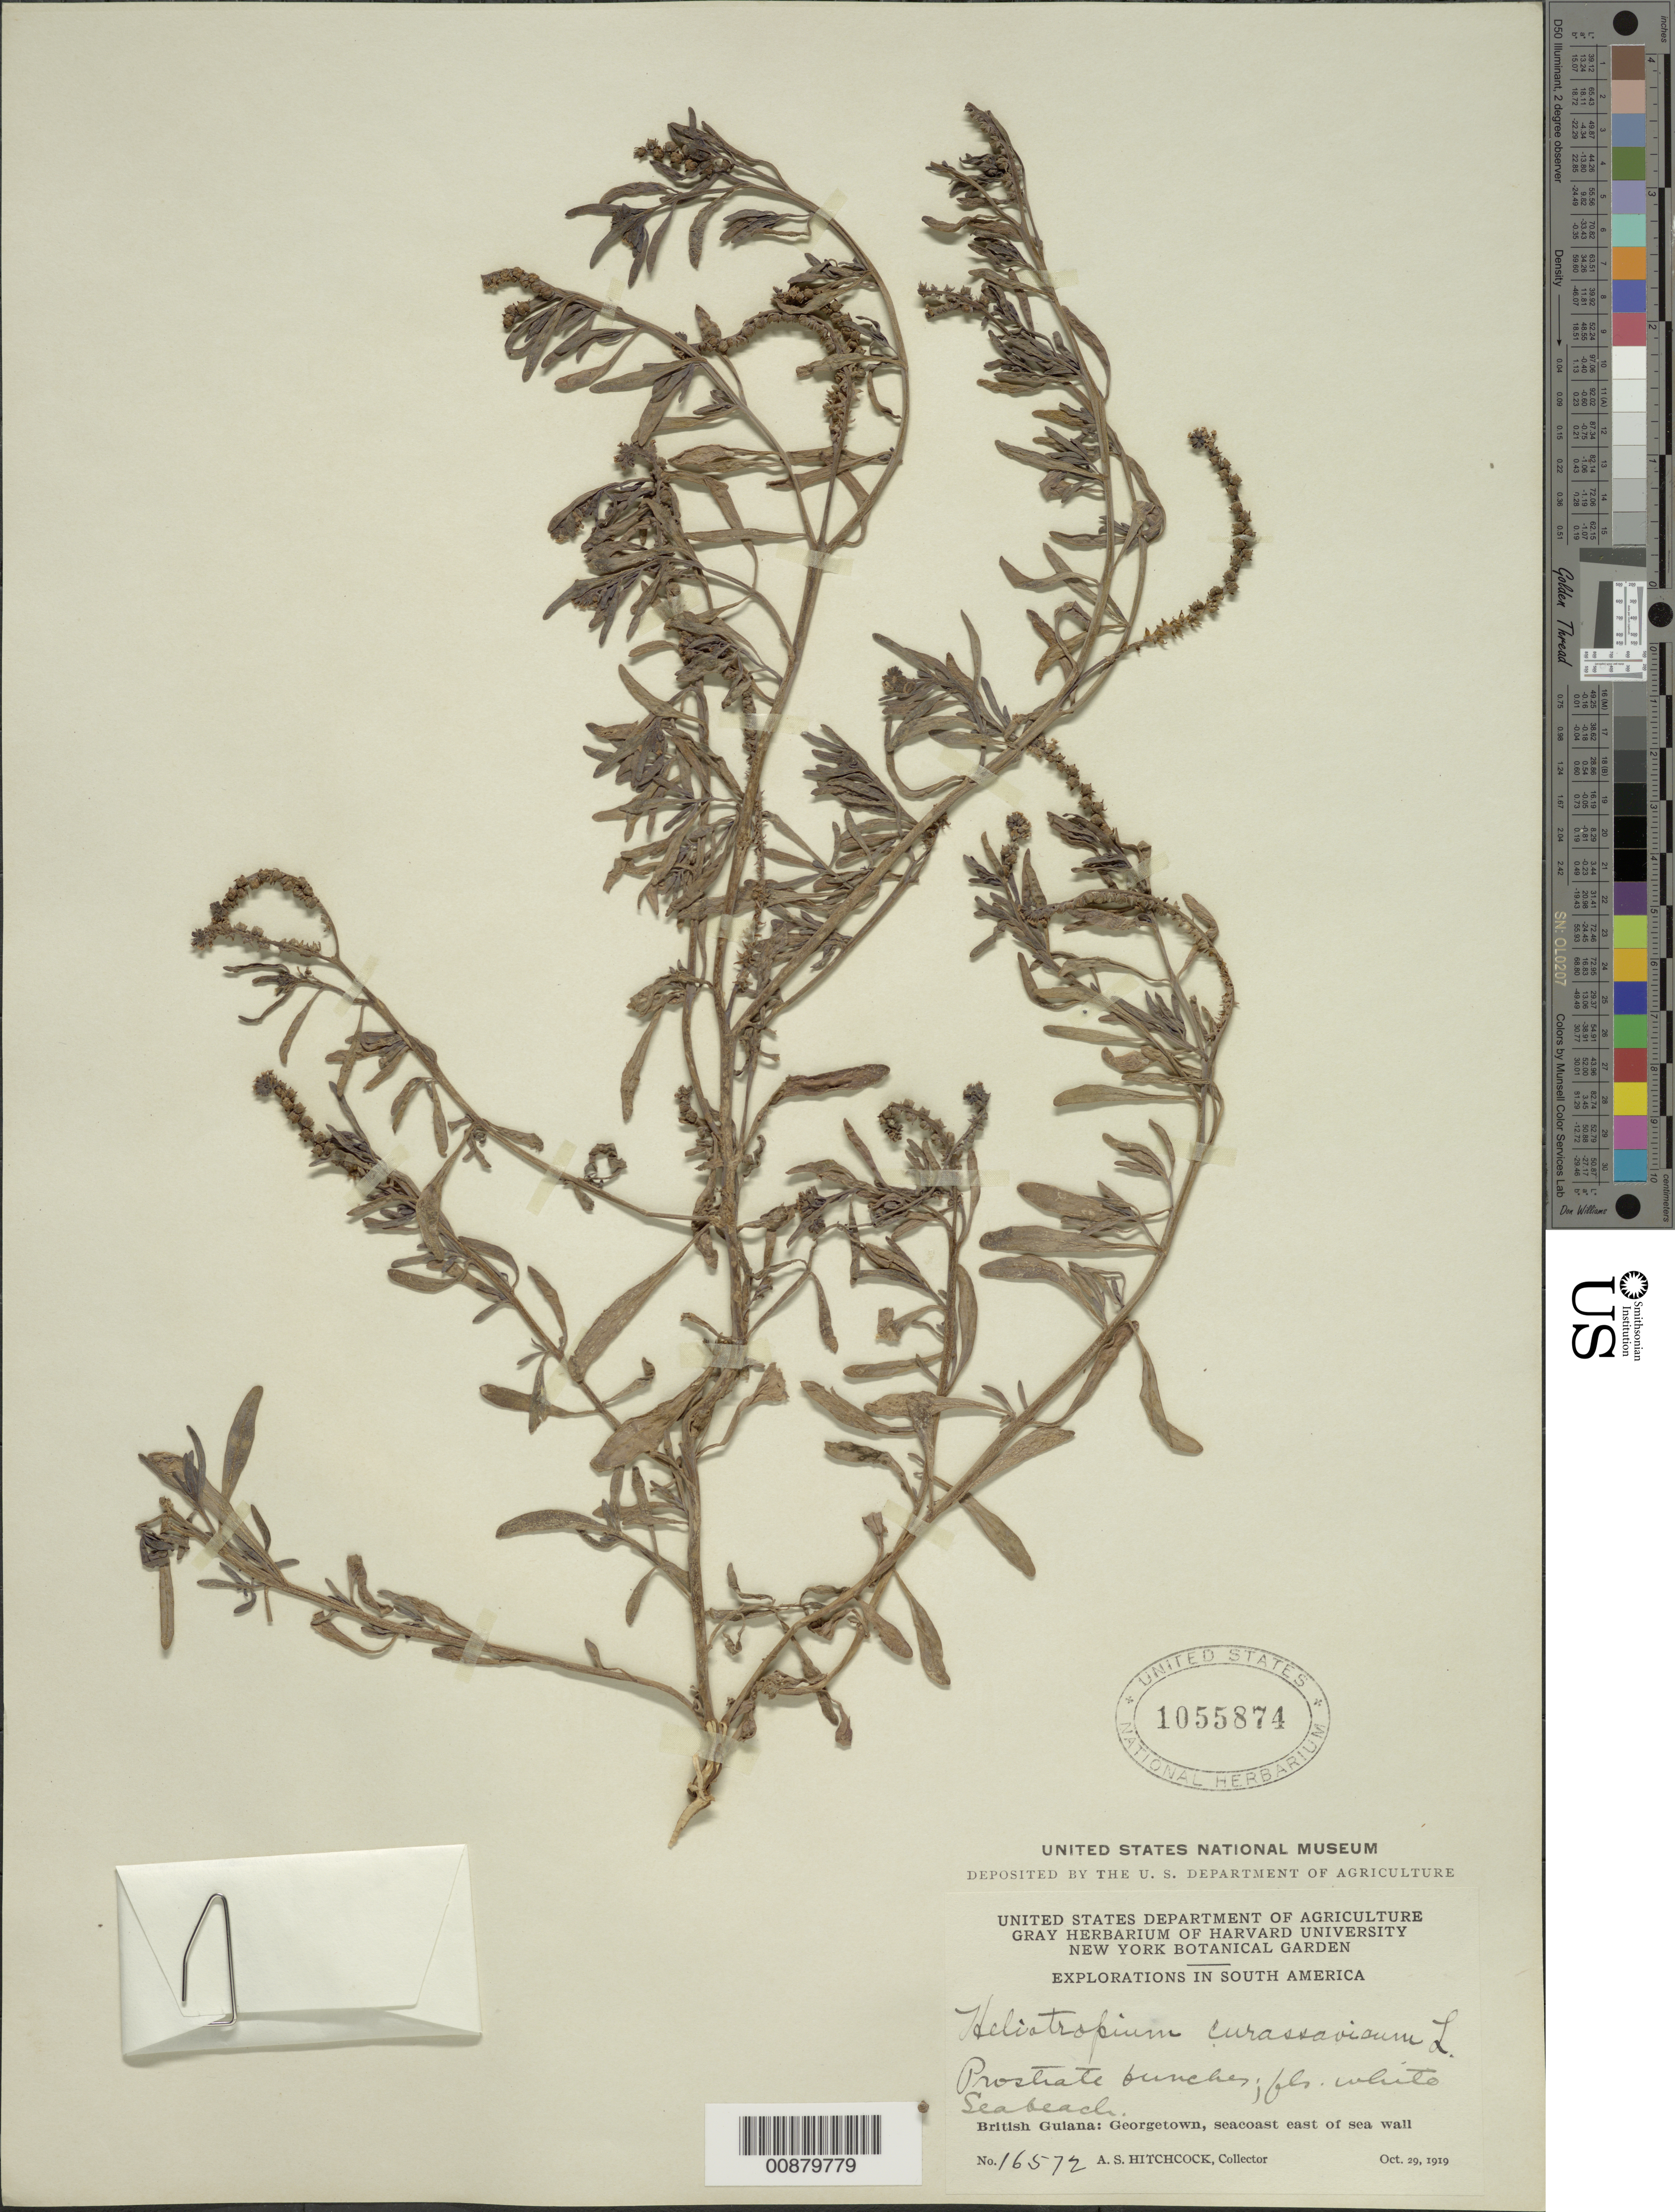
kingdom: Plantae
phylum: Tracheophyta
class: Magnoliopsida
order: Boraginales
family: Heliotropiaceae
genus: Heliotropium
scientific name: Heliotropium curassavicum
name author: L.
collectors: A. S. Hitchcock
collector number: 16572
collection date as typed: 29-Oct-19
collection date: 1919-10-29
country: Guyana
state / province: Demerara-Mahaica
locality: Georgetown, seacoast E of sea wall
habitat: Seabeach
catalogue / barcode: US 1055874